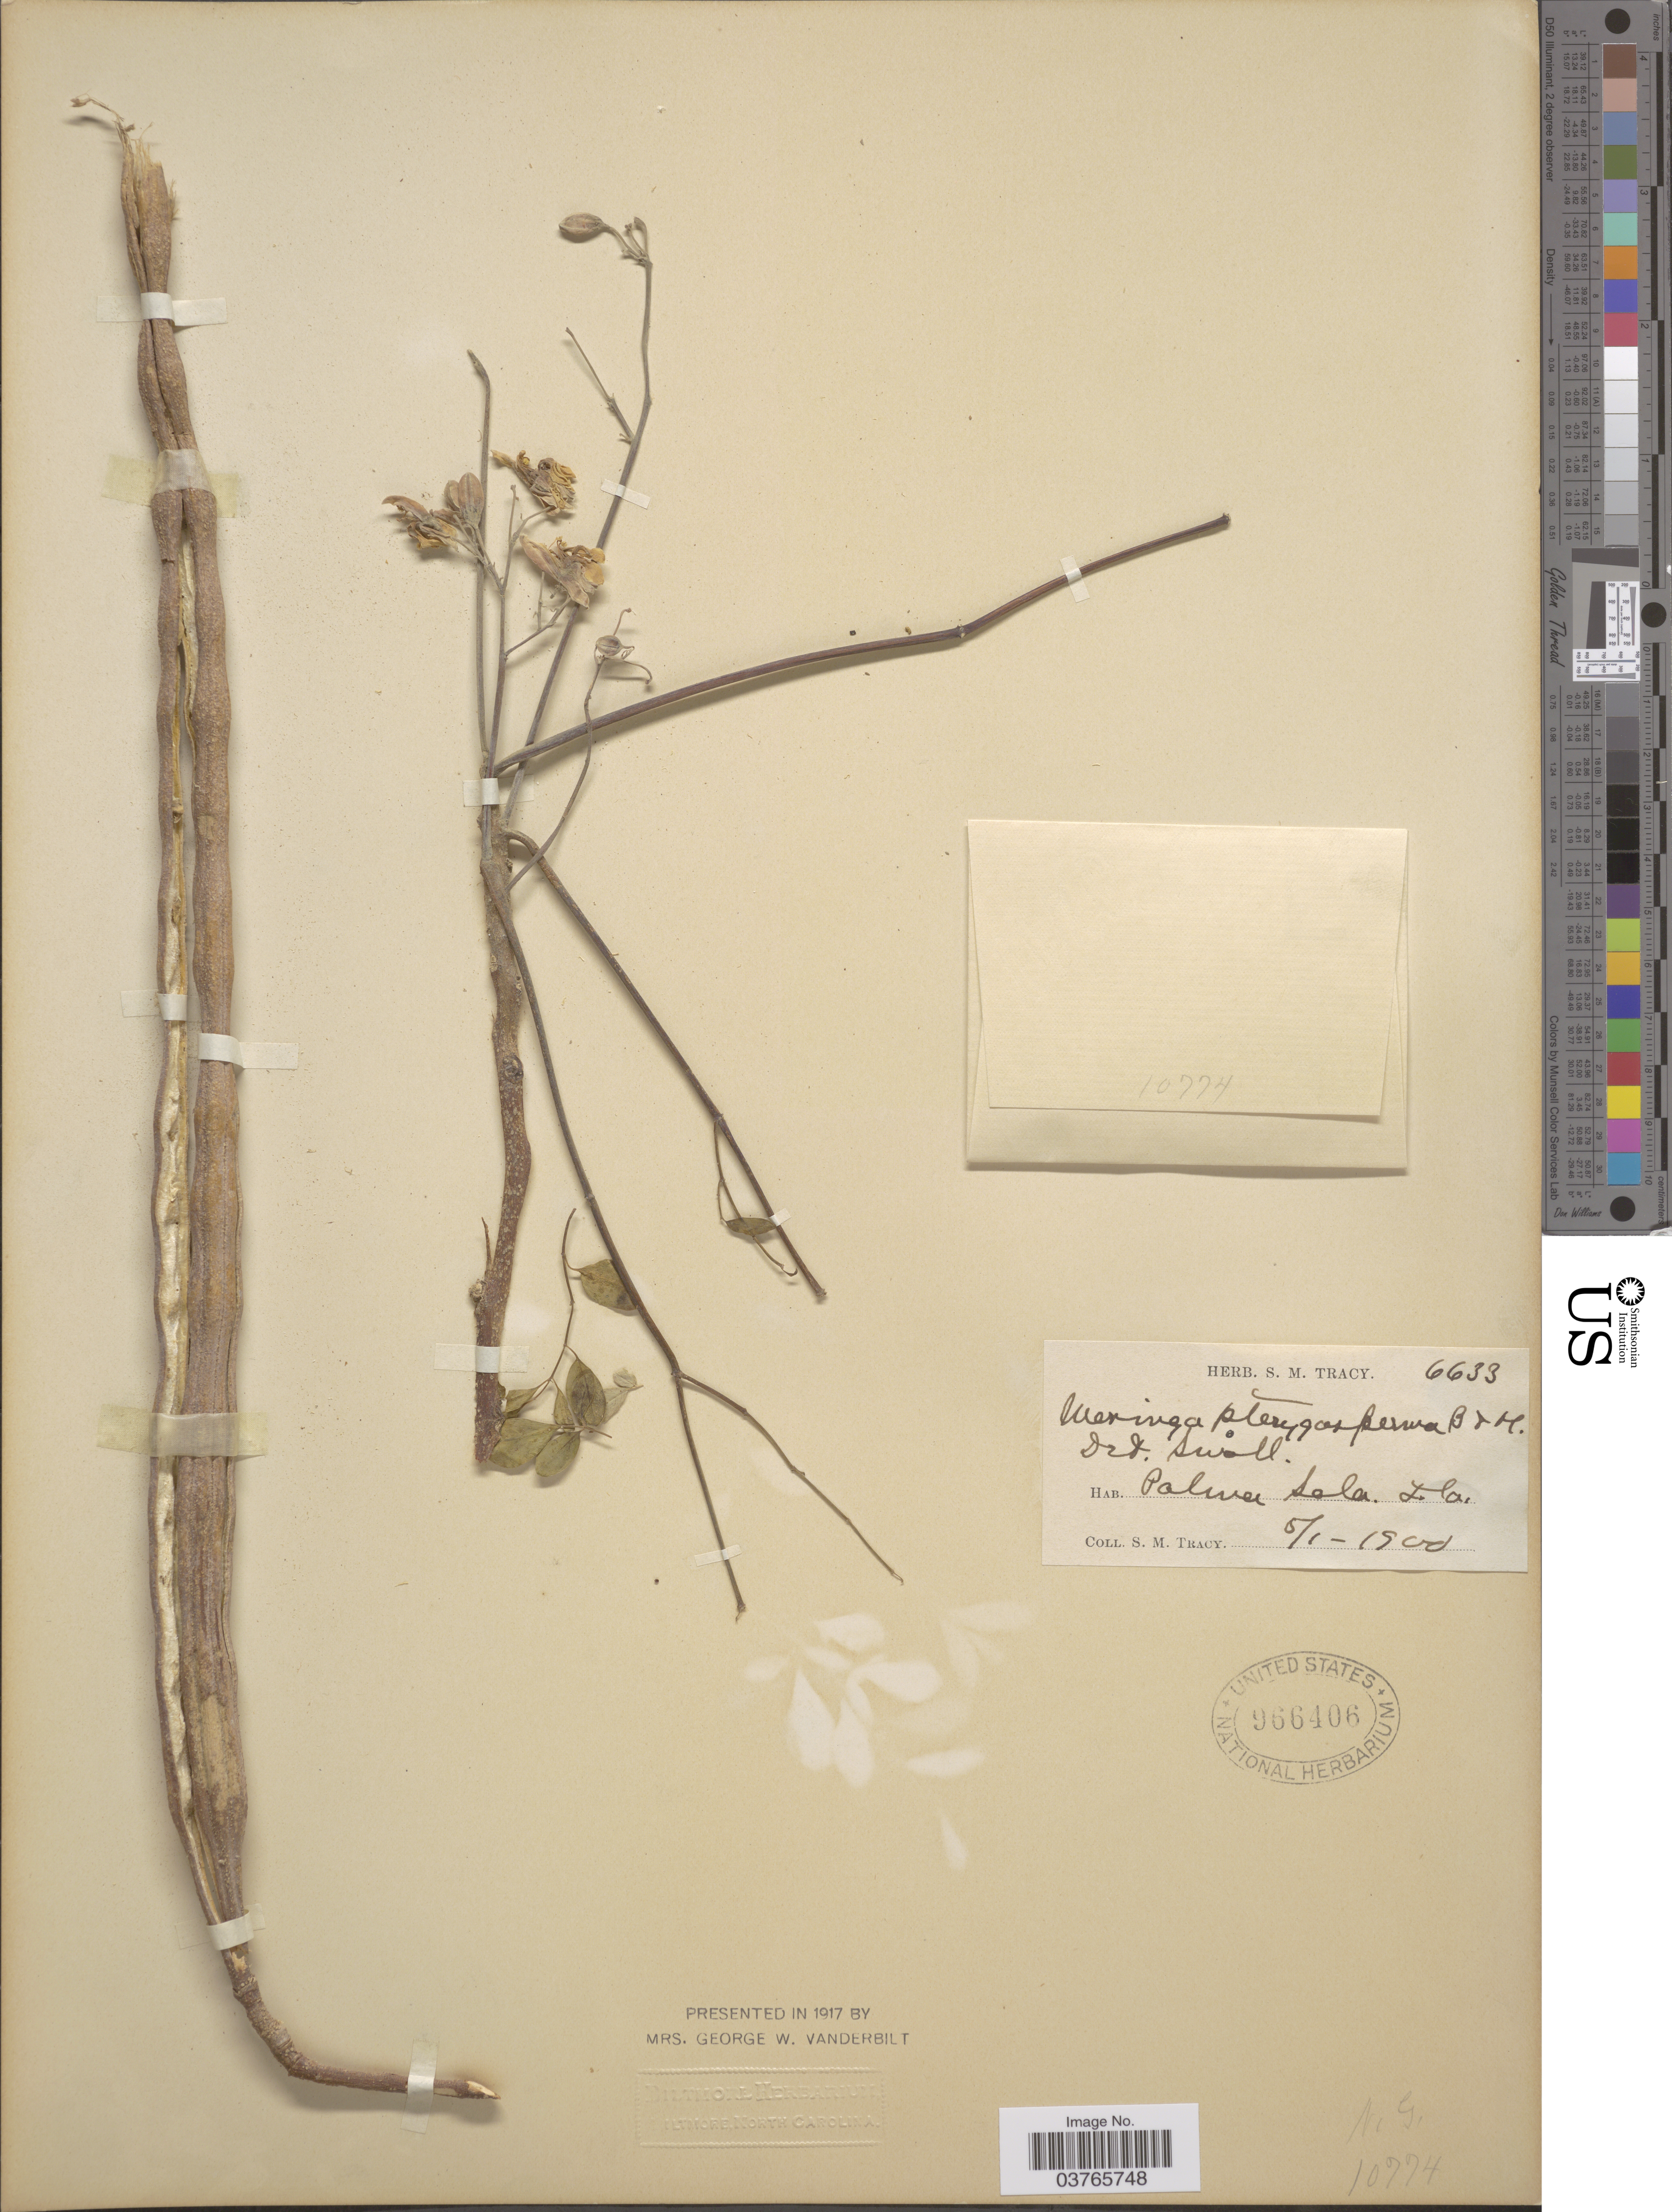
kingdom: Plantae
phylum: Tracheophyta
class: Magnoliopsida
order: Brassicales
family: Moringaceae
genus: Moringa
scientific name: Moringa oleifera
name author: Lam.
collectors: S. M. Tracy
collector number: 6633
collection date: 1900-01-05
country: United States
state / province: Florida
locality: Palma Sola.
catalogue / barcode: US 966406